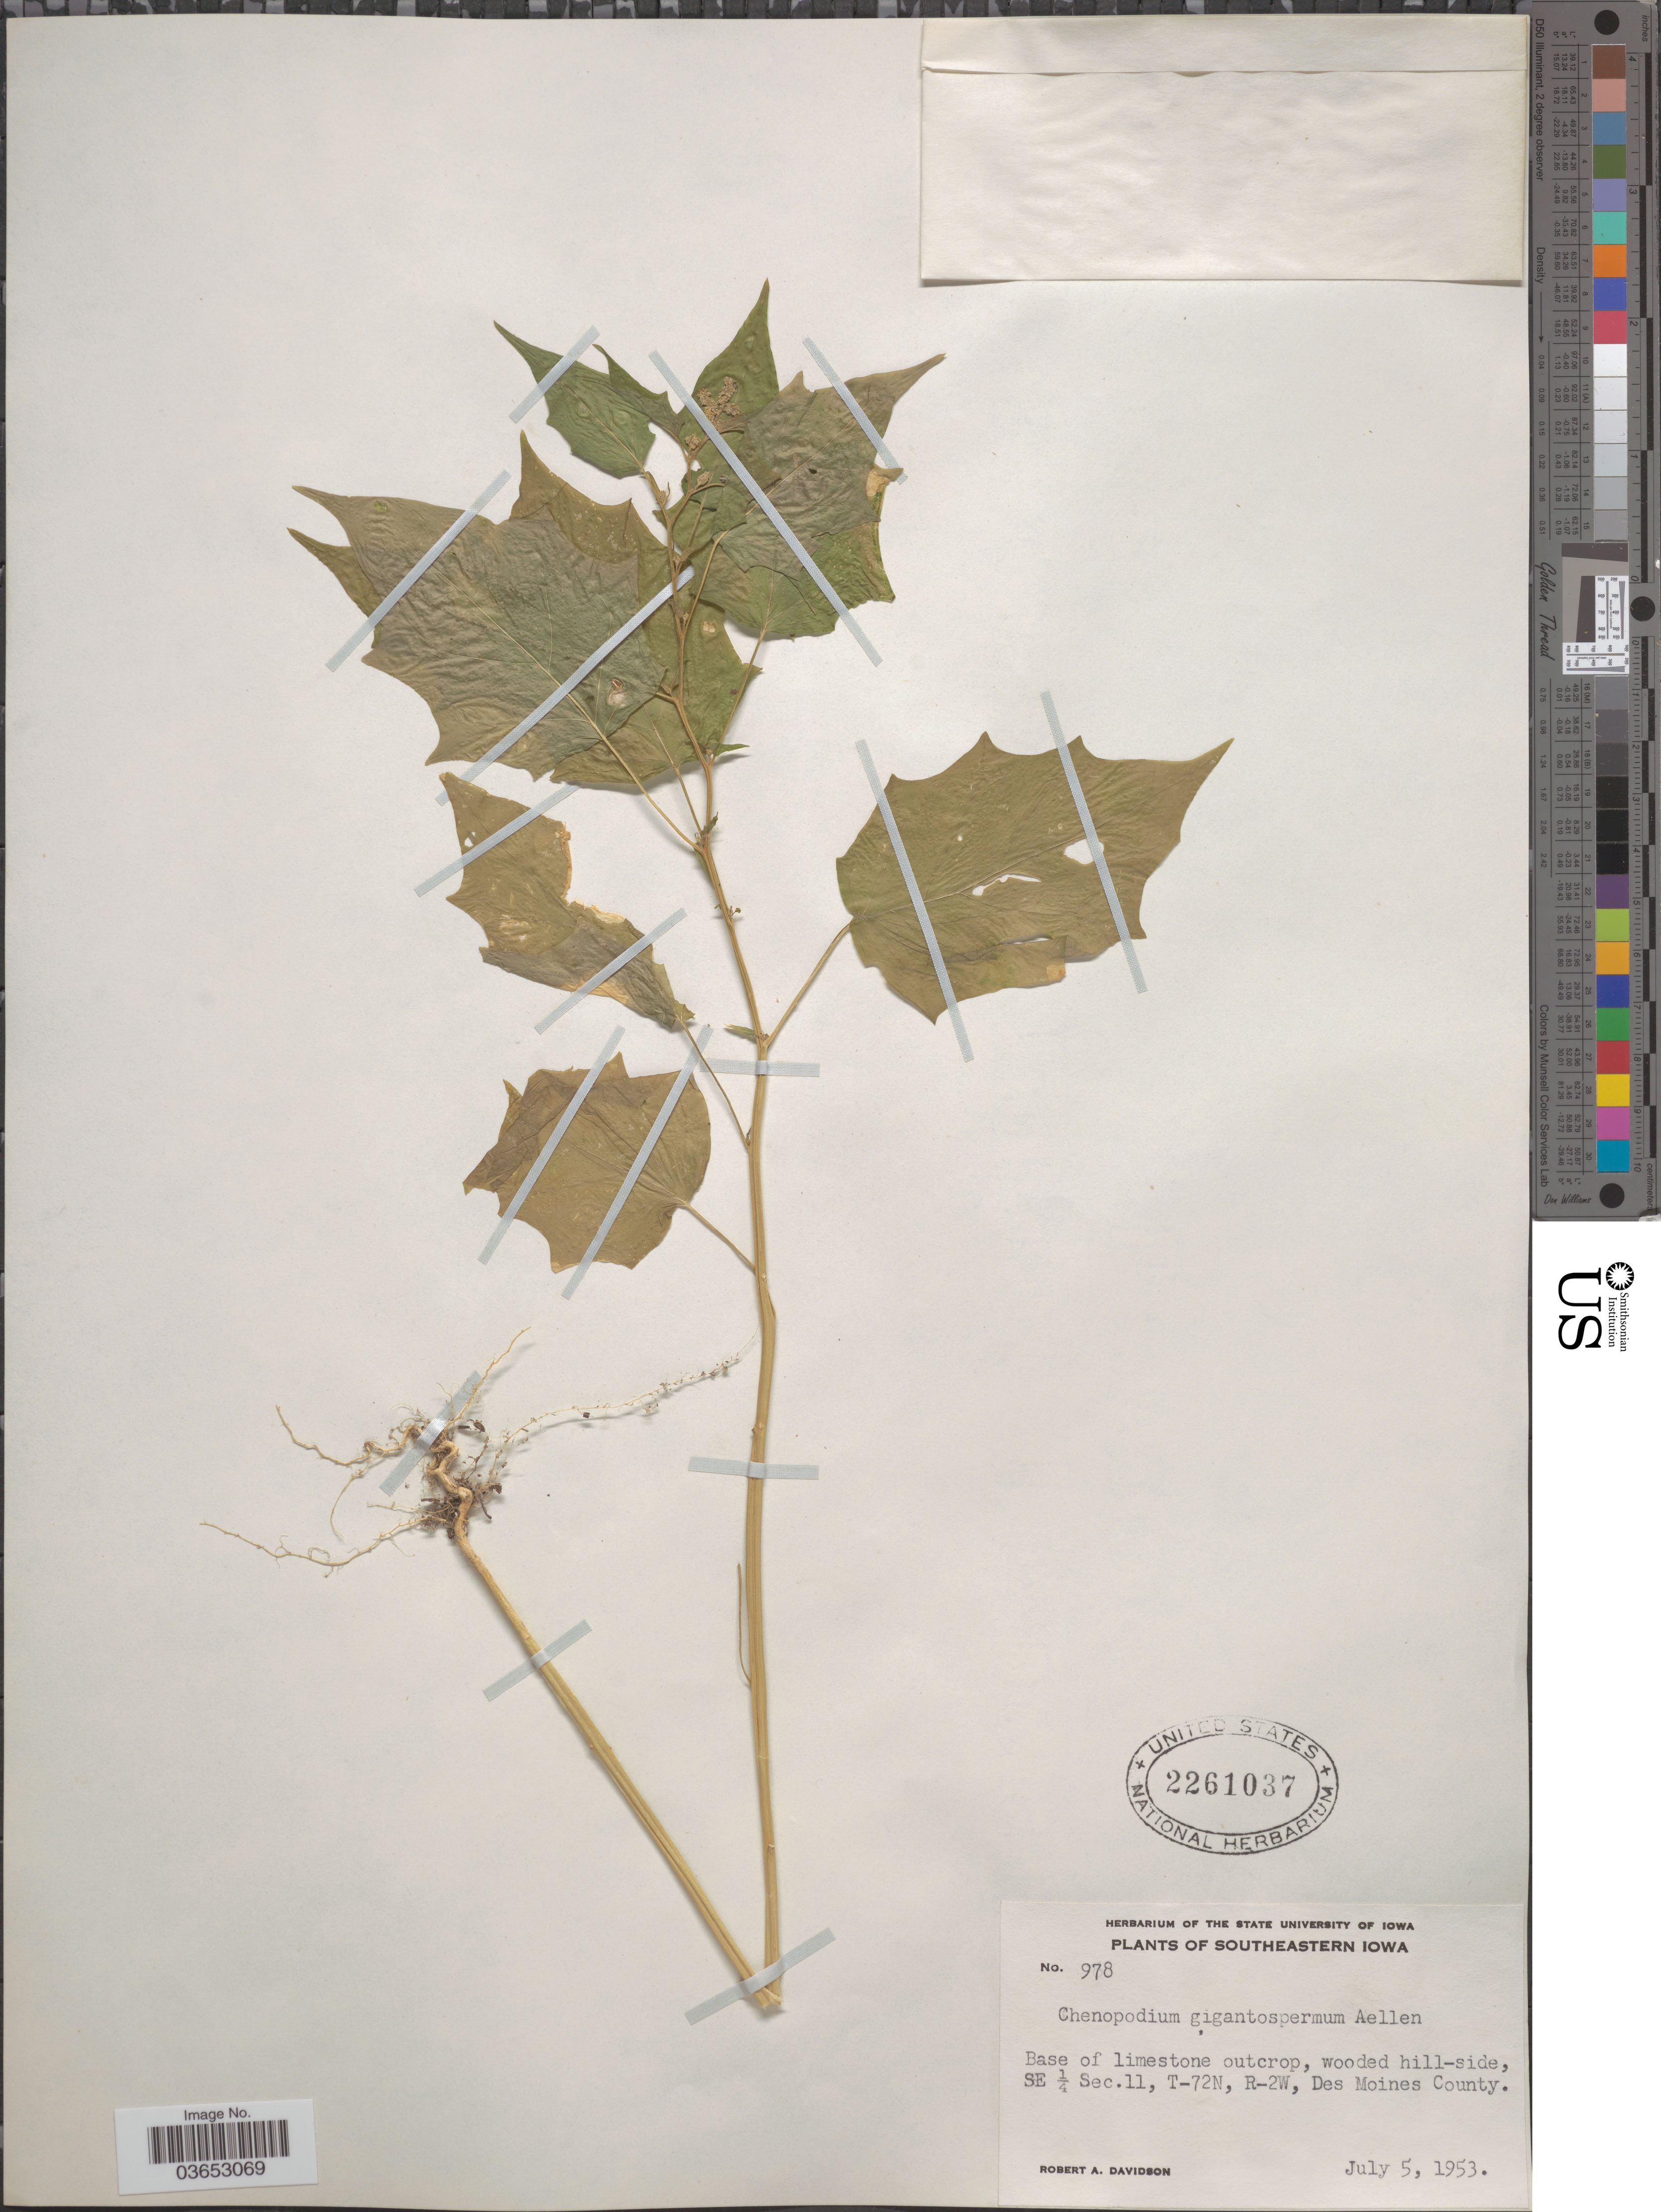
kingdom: Plantae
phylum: Tracheophyta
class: Magnoliopsida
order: Caryophyllales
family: Amaranthaceae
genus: Chenopodium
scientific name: Chenopodium gigantospermum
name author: Aellen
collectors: R. A. Davidson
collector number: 978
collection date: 1953-07-05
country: United States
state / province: Iowa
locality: Southeastern Iowa. SE ¼ Sec. 11, T-72N, R-2W, Des Moines County.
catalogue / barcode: US 2261037